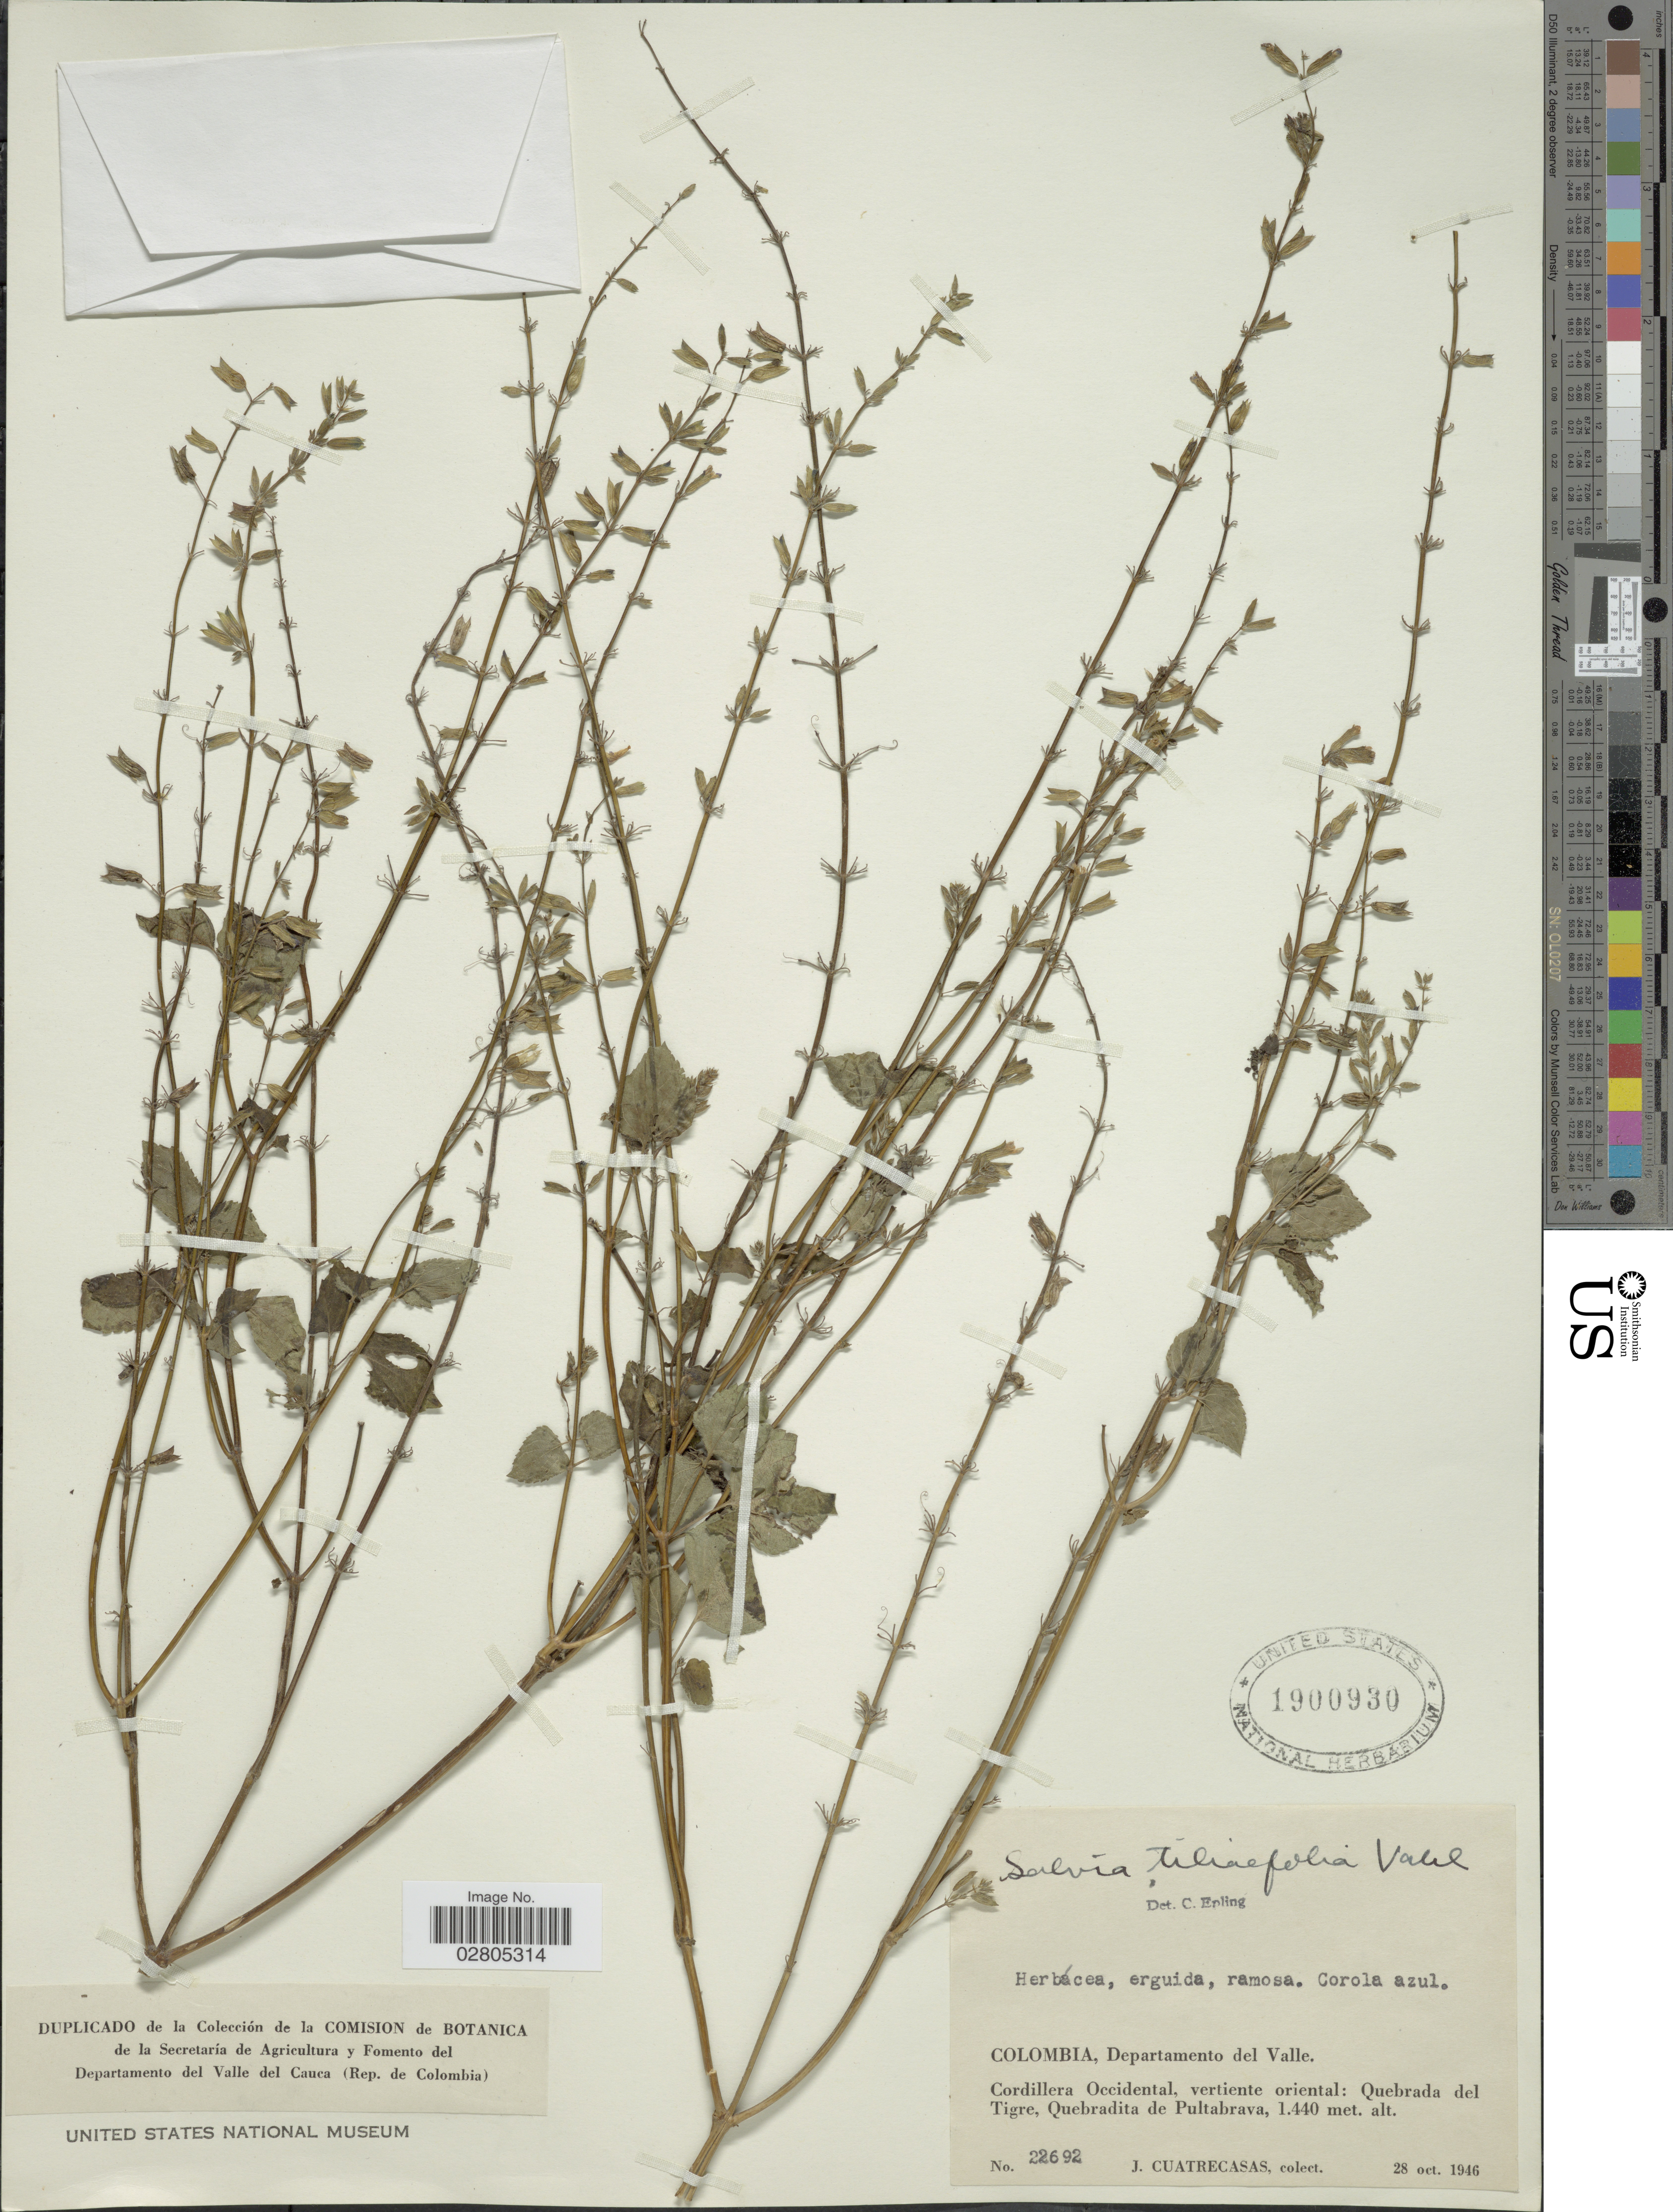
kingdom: Plantae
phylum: Tracheophyta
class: Magnoliopsida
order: Lamiales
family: Lamiaceae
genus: Salvia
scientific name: Salvia tiliifolia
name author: Vahl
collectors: J. Cuatrecasas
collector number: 22692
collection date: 1946-10-28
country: Colombia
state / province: Valle del Cauca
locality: Departamento del Valle, Cordillera Occidental, vertiente oriental, Quebrada del Tigre, Quebradita de Pultabrava.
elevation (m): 1440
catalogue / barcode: US 1900930